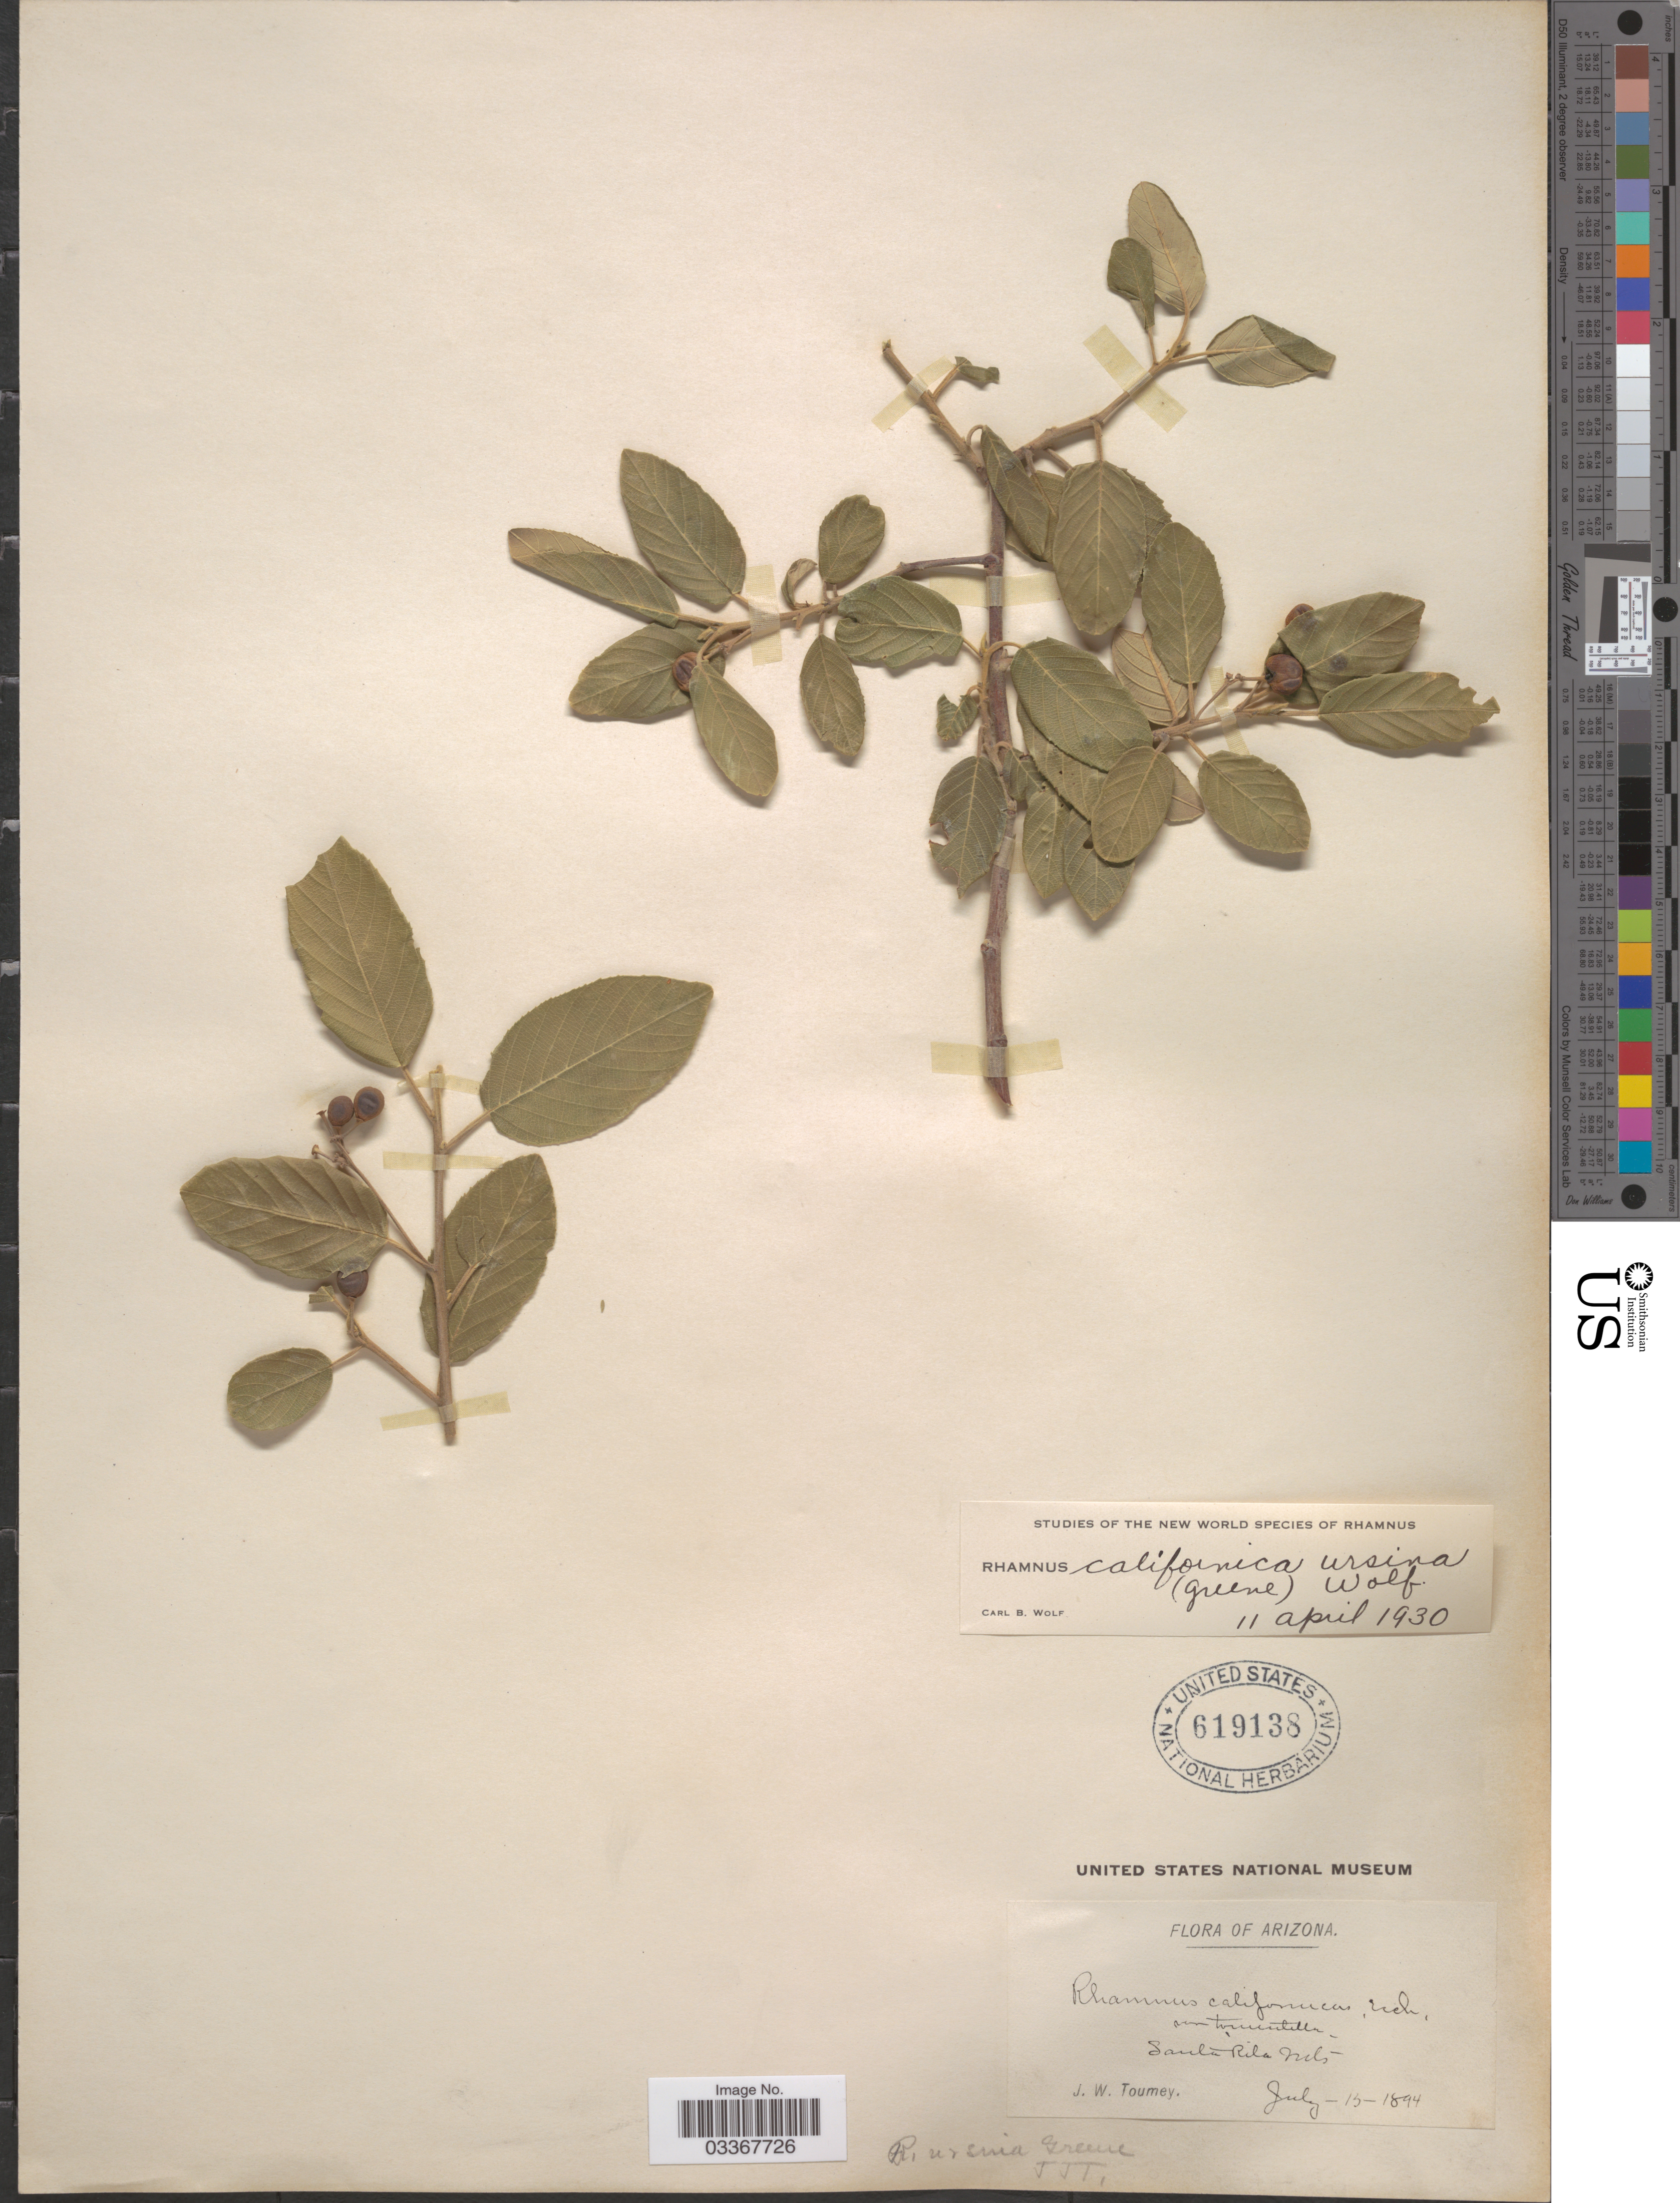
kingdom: Plantae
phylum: Tracheophyta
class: Magnoliopsida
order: Rosales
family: Rhamnaceae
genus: Frangula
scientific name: Frangula californica subsp. ursina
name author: (Greene) Kartesz & Gandhi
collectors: J. W. Toumey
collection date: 1894-07-15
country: United States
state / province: Arizona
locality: Santa Rita Mts.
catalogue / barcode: US 619138